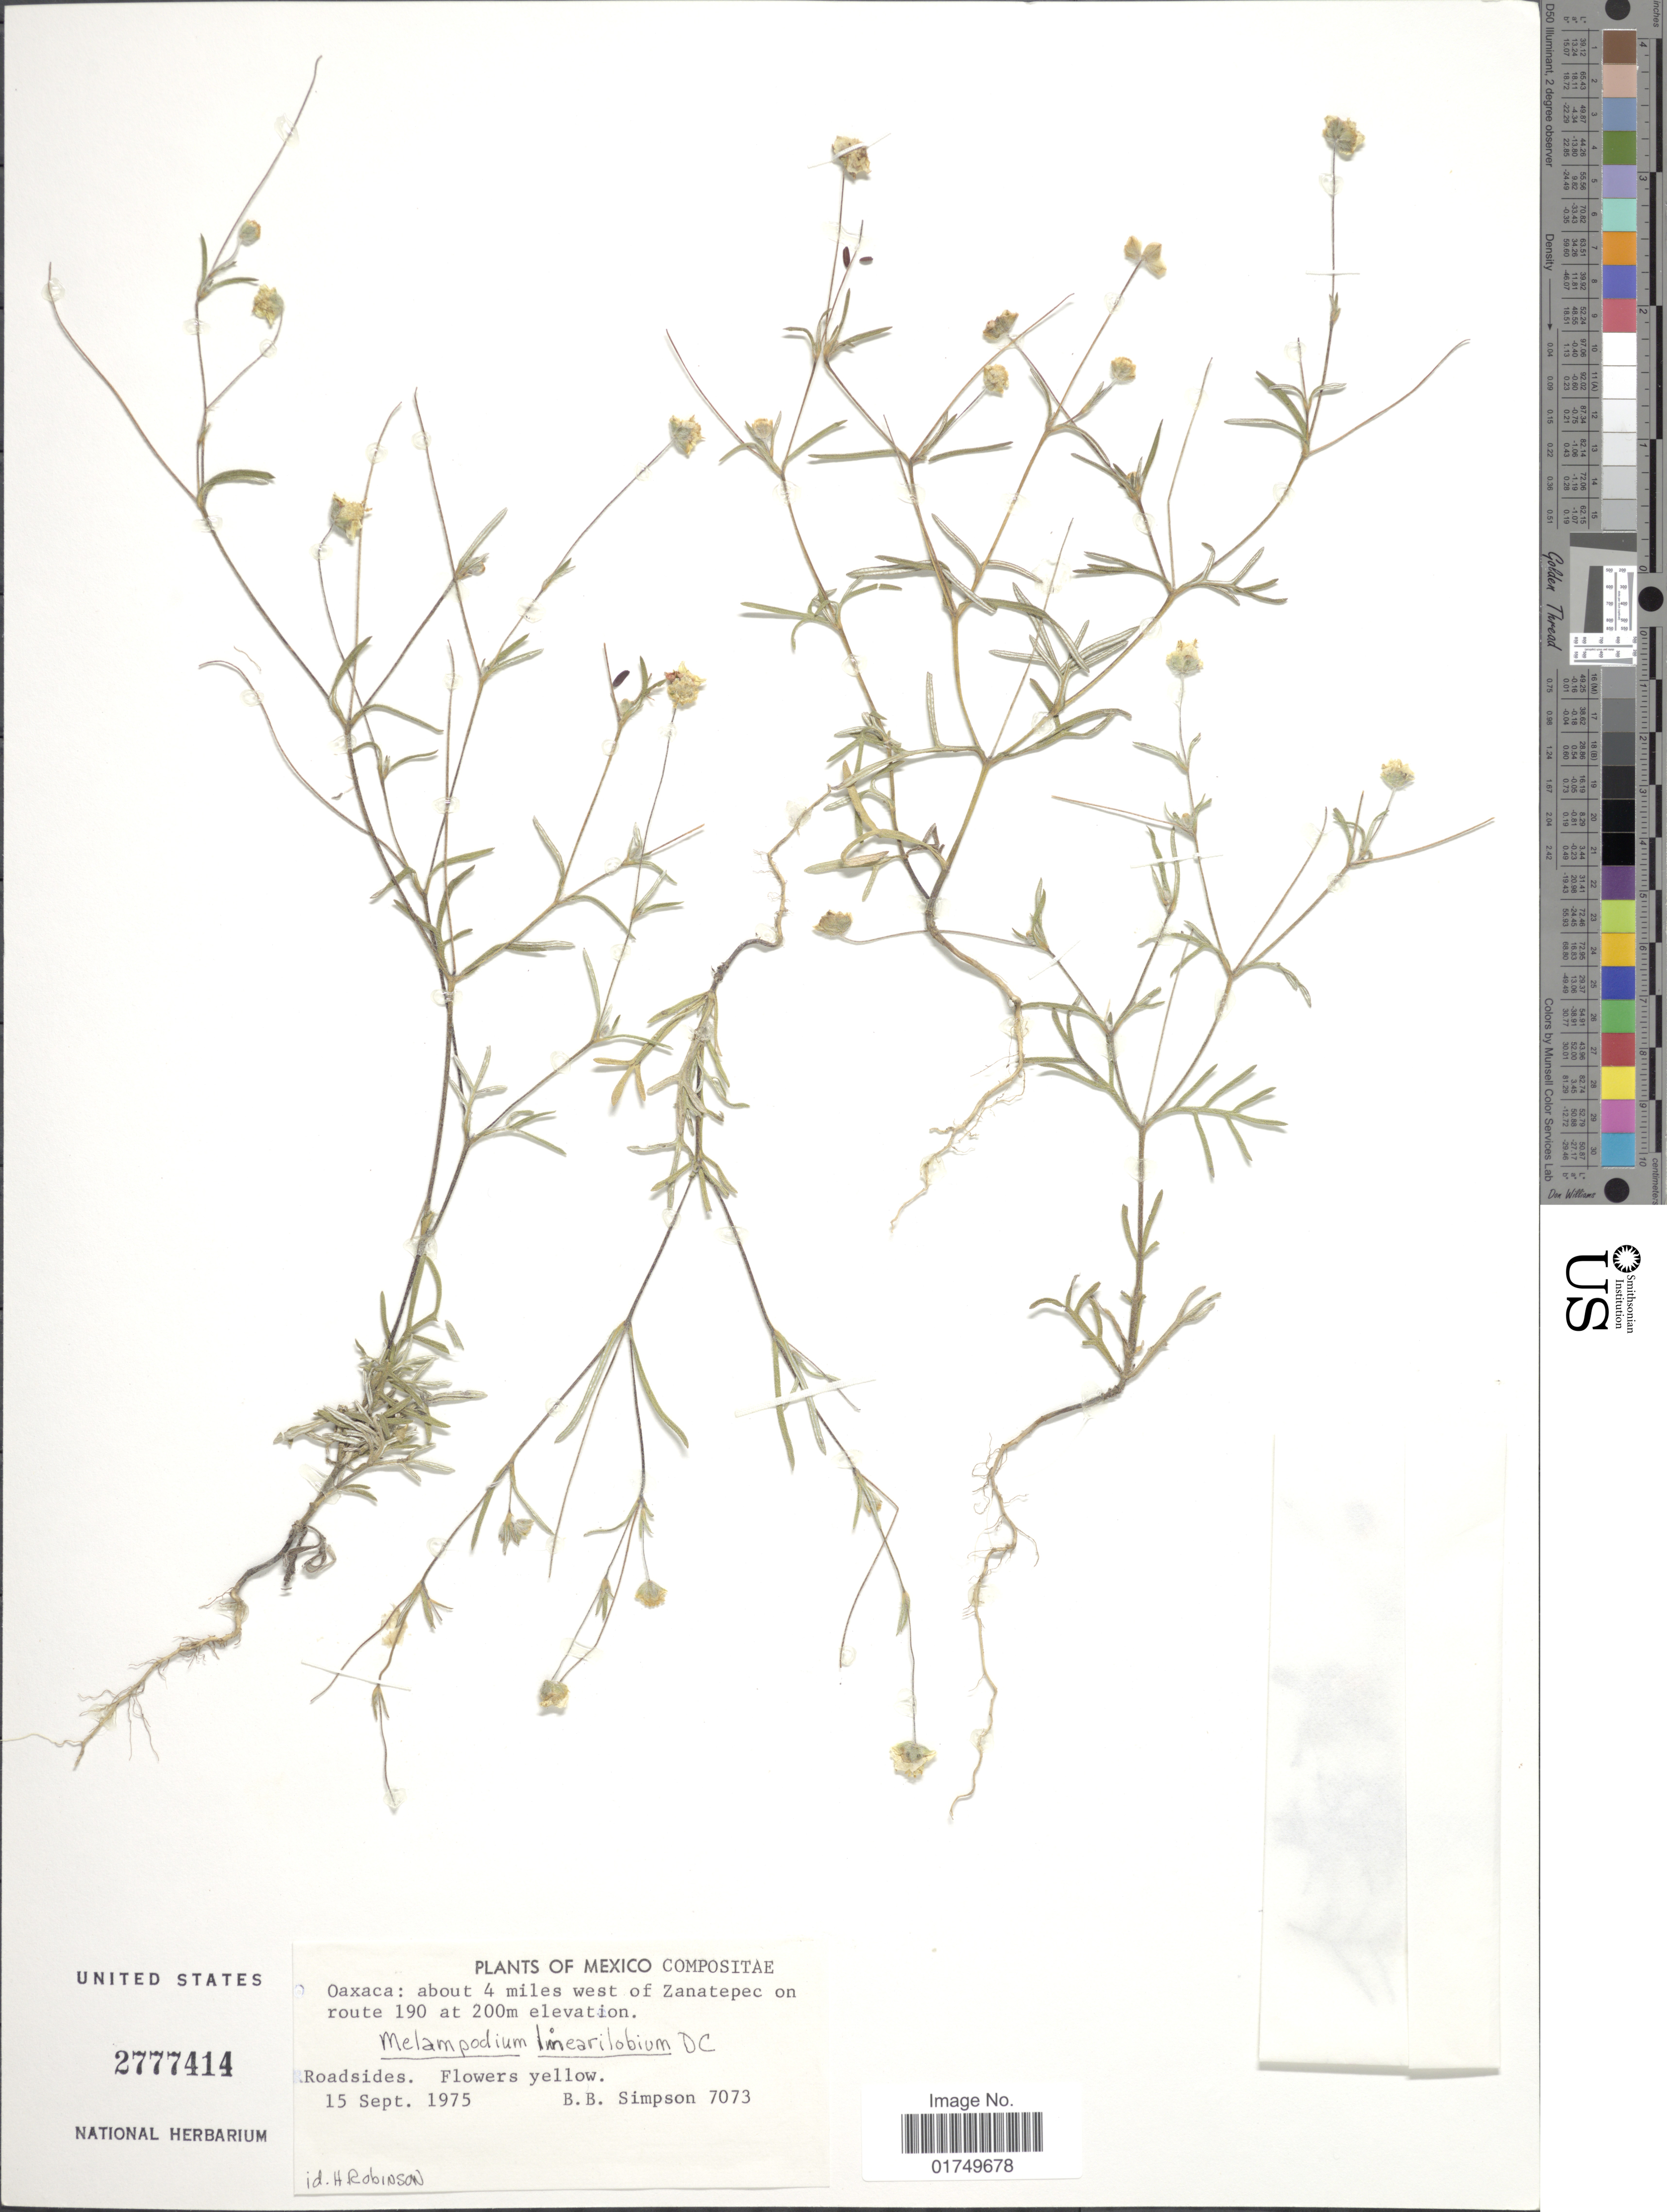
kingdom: Plantae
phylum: Tracheophyta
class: Magnoliopsida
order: Asterales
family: Asteraceae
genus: Melampodium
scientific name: Melampodium linearilobum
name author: DC.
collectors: B. B. Simpson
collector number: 7073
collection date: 1975-09-15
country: Mexico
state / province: Oaxaca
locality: About 4 miles west of Zanatepec on route 190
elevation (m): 200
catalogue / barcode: US 2777414